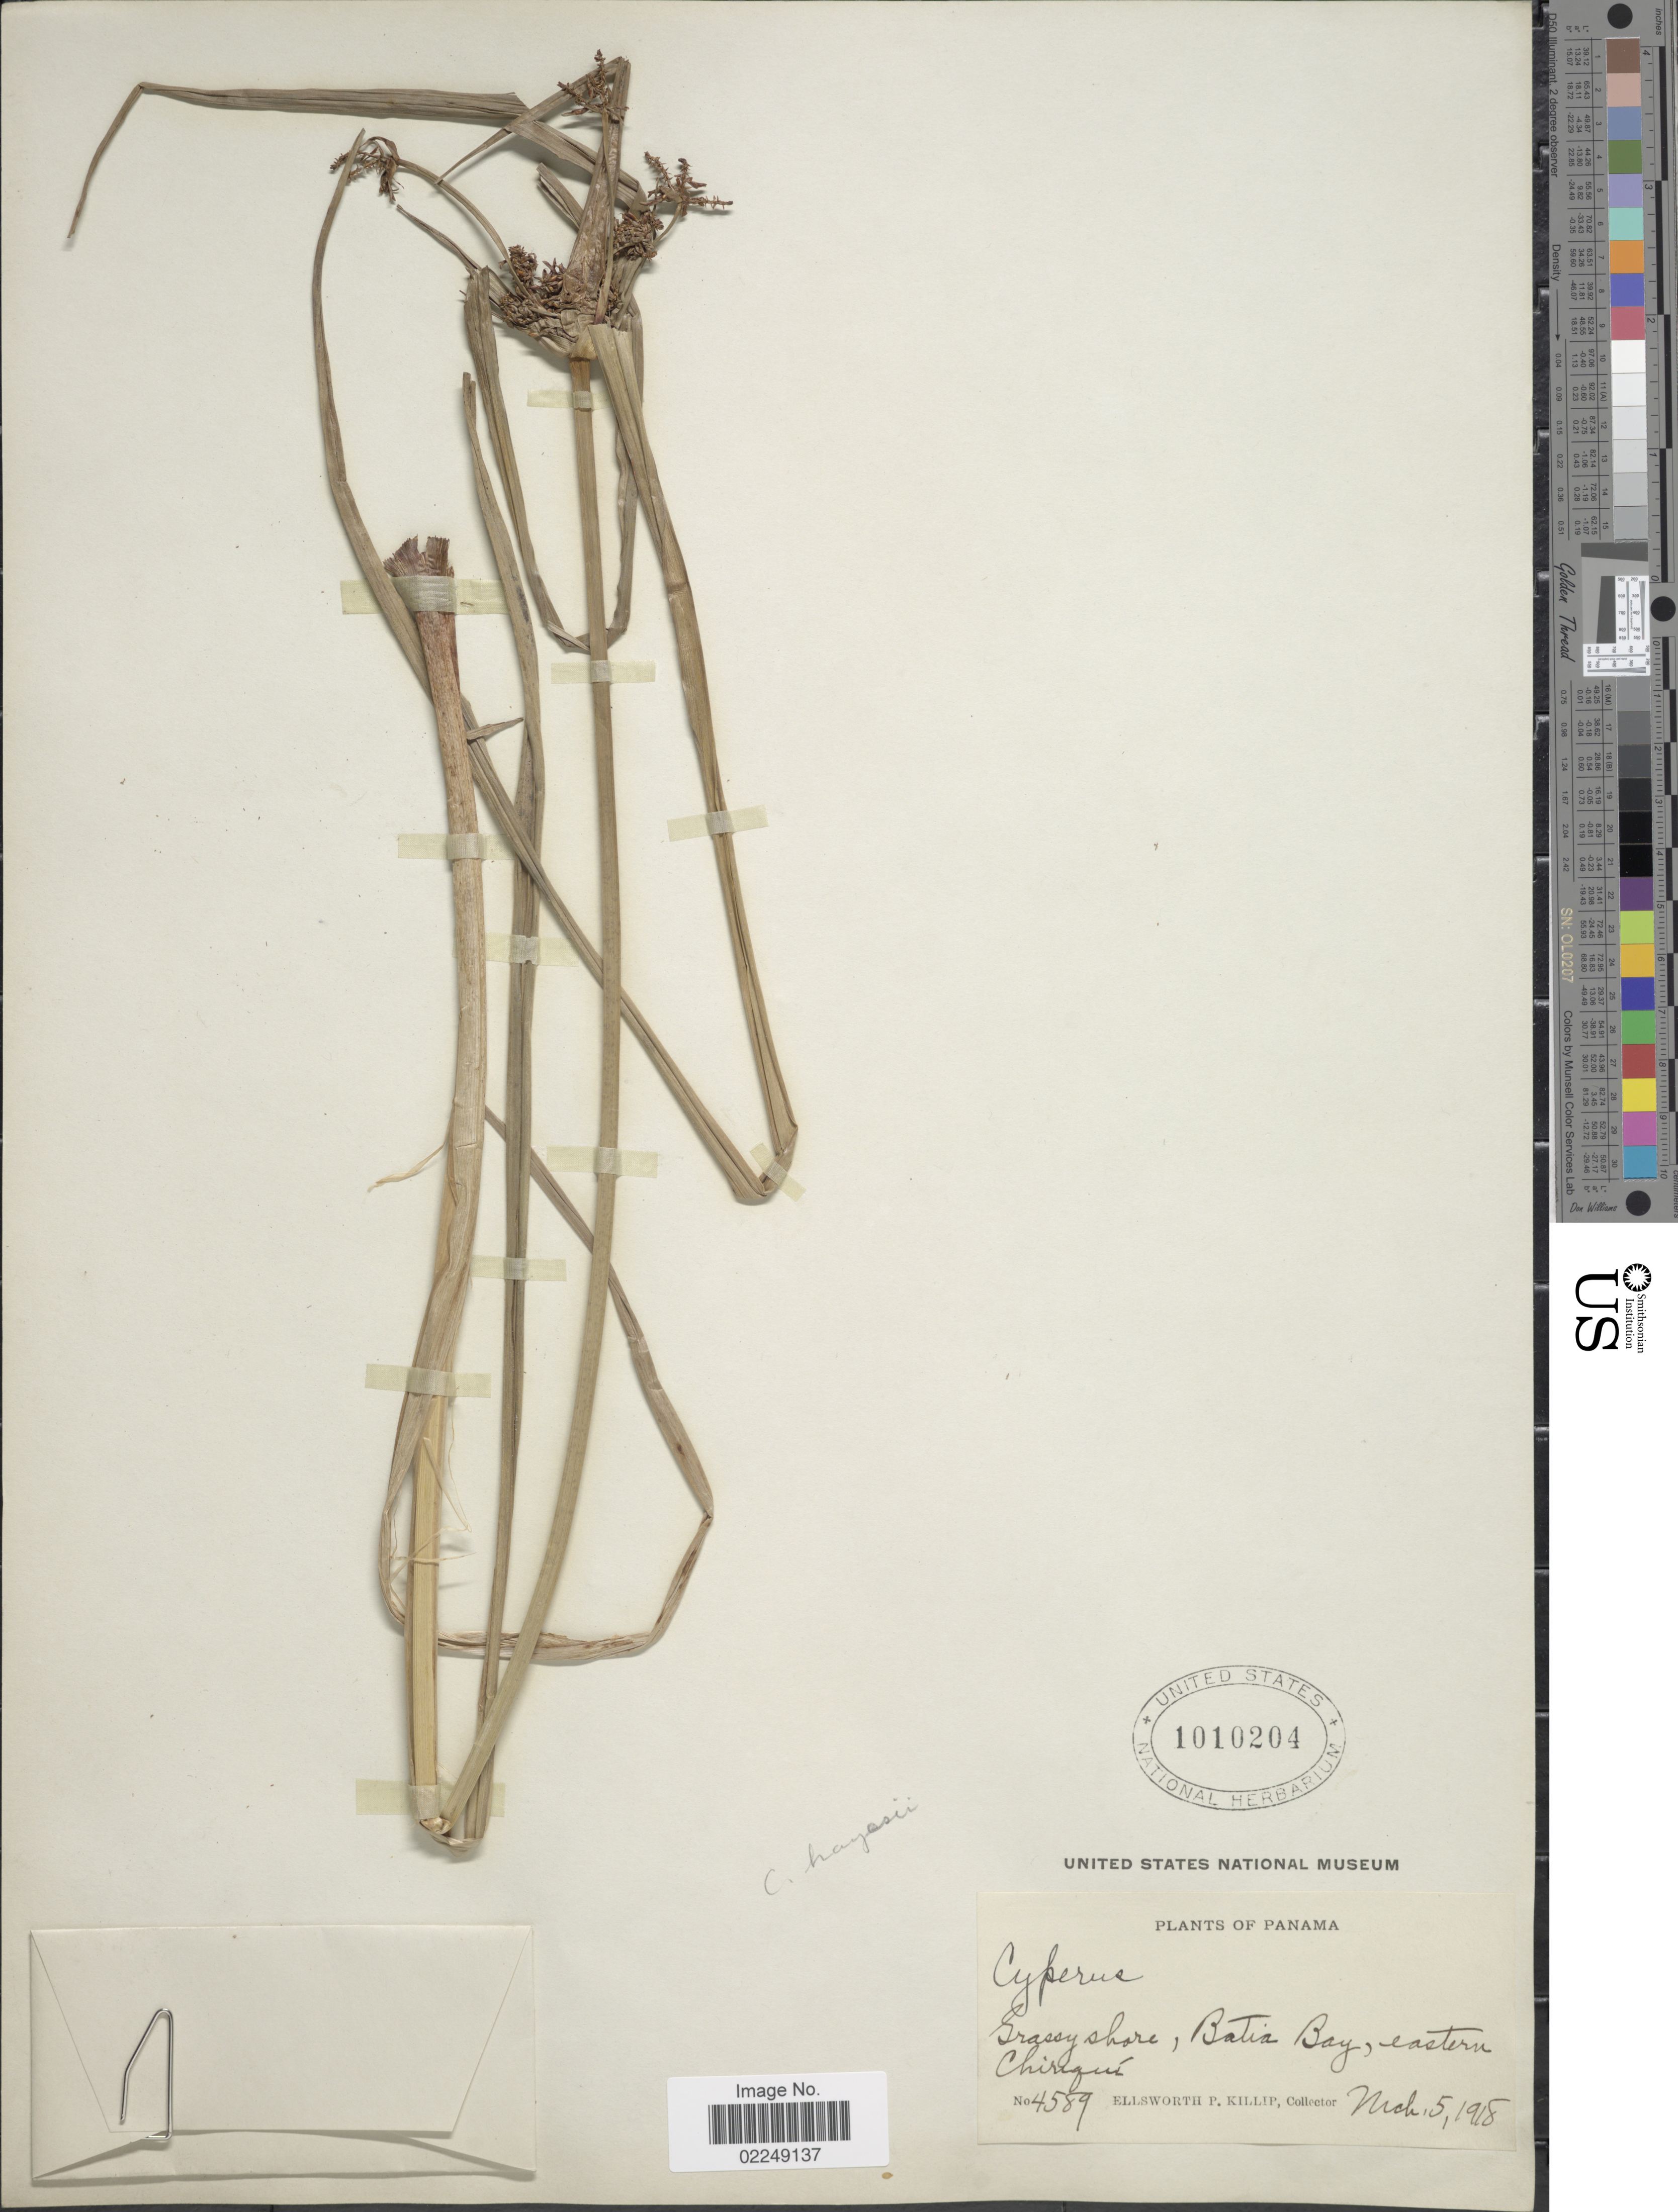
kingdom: Plantae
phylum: Tracheophyta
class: Liliopsida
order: Poales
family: Cyperaceae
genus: Cyperus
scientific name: Cyperus hayesii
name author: (C.B. Clarke) Standl.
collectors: E. P. Killip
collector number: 4589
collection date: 1918-03-05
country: Panama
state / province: Chiriqui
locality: Batia Bay, eastern Chiriqui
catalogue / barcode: US 1010204